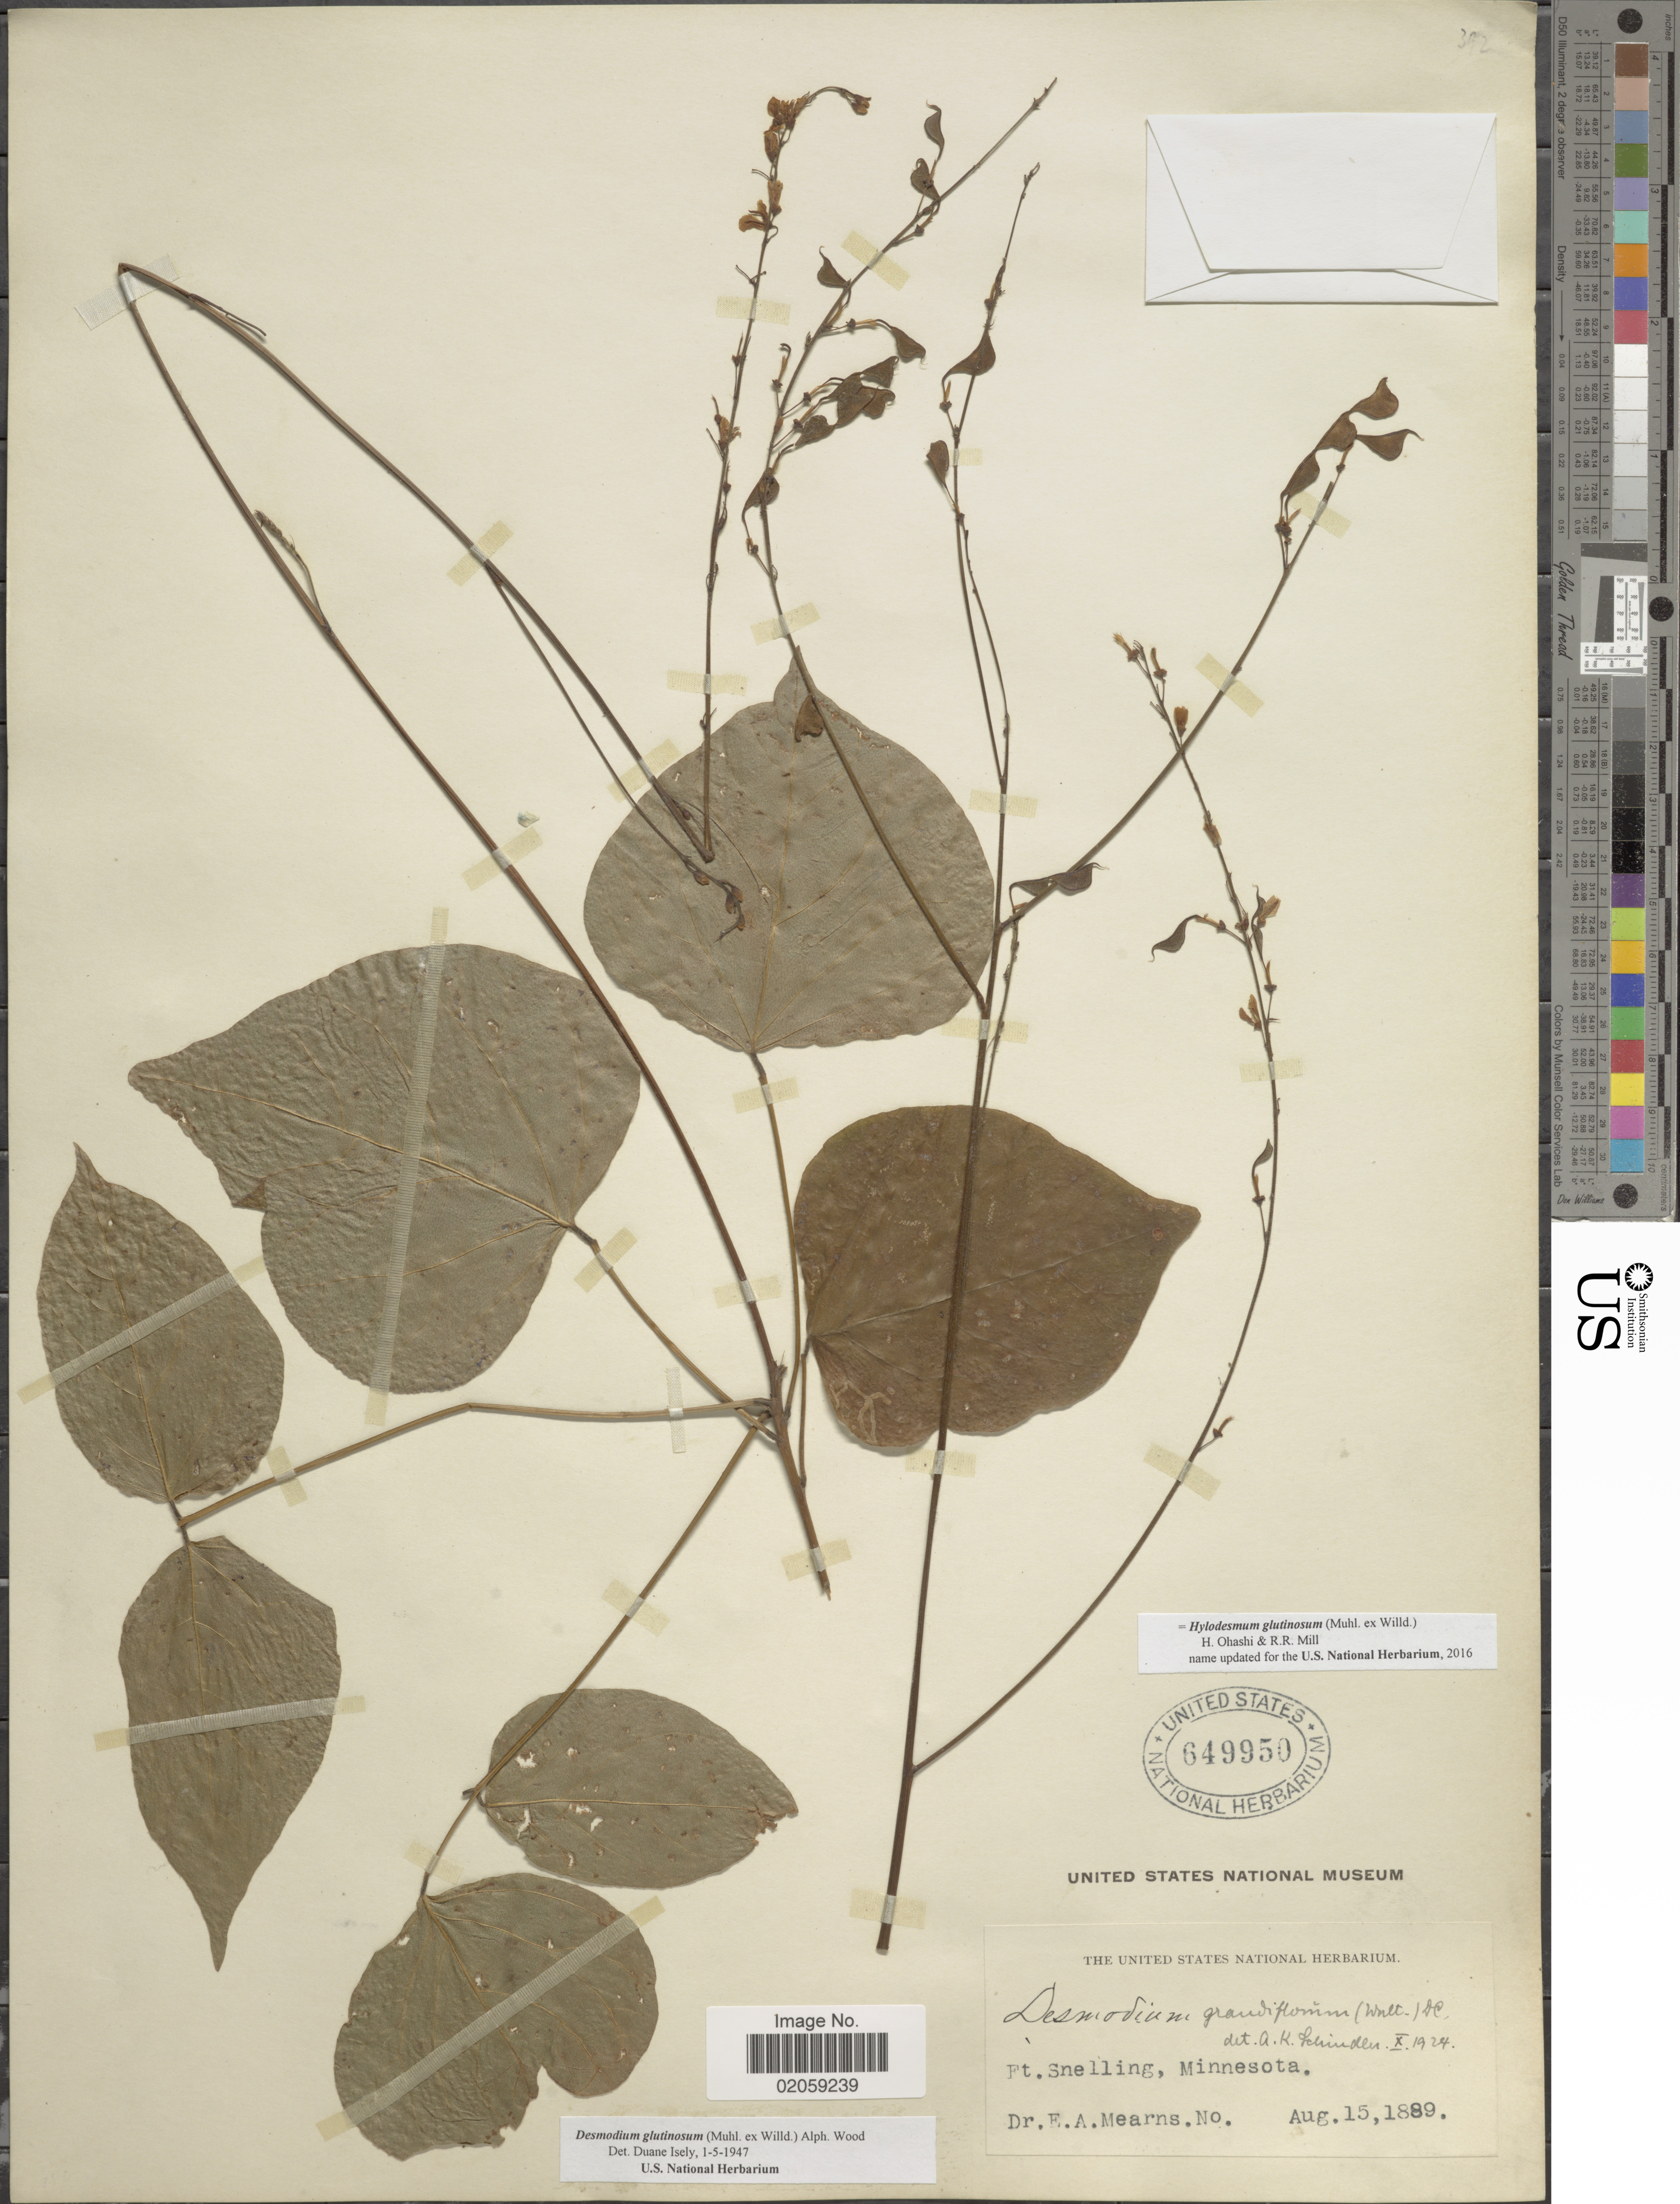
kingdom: Plantae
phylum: Tracheophyta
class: Magnoliopsida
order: Fabales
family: Fabaceae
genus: Hylodesmum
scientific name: Hylodesmum glutinosum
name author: (Muhl. ex Willd.) H. Ohashi & R.R. Mill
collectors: E. A. Mearns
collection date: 1889-08-15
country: United States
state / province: Minnesota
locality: Ft. Snelling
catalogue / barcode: US 649950